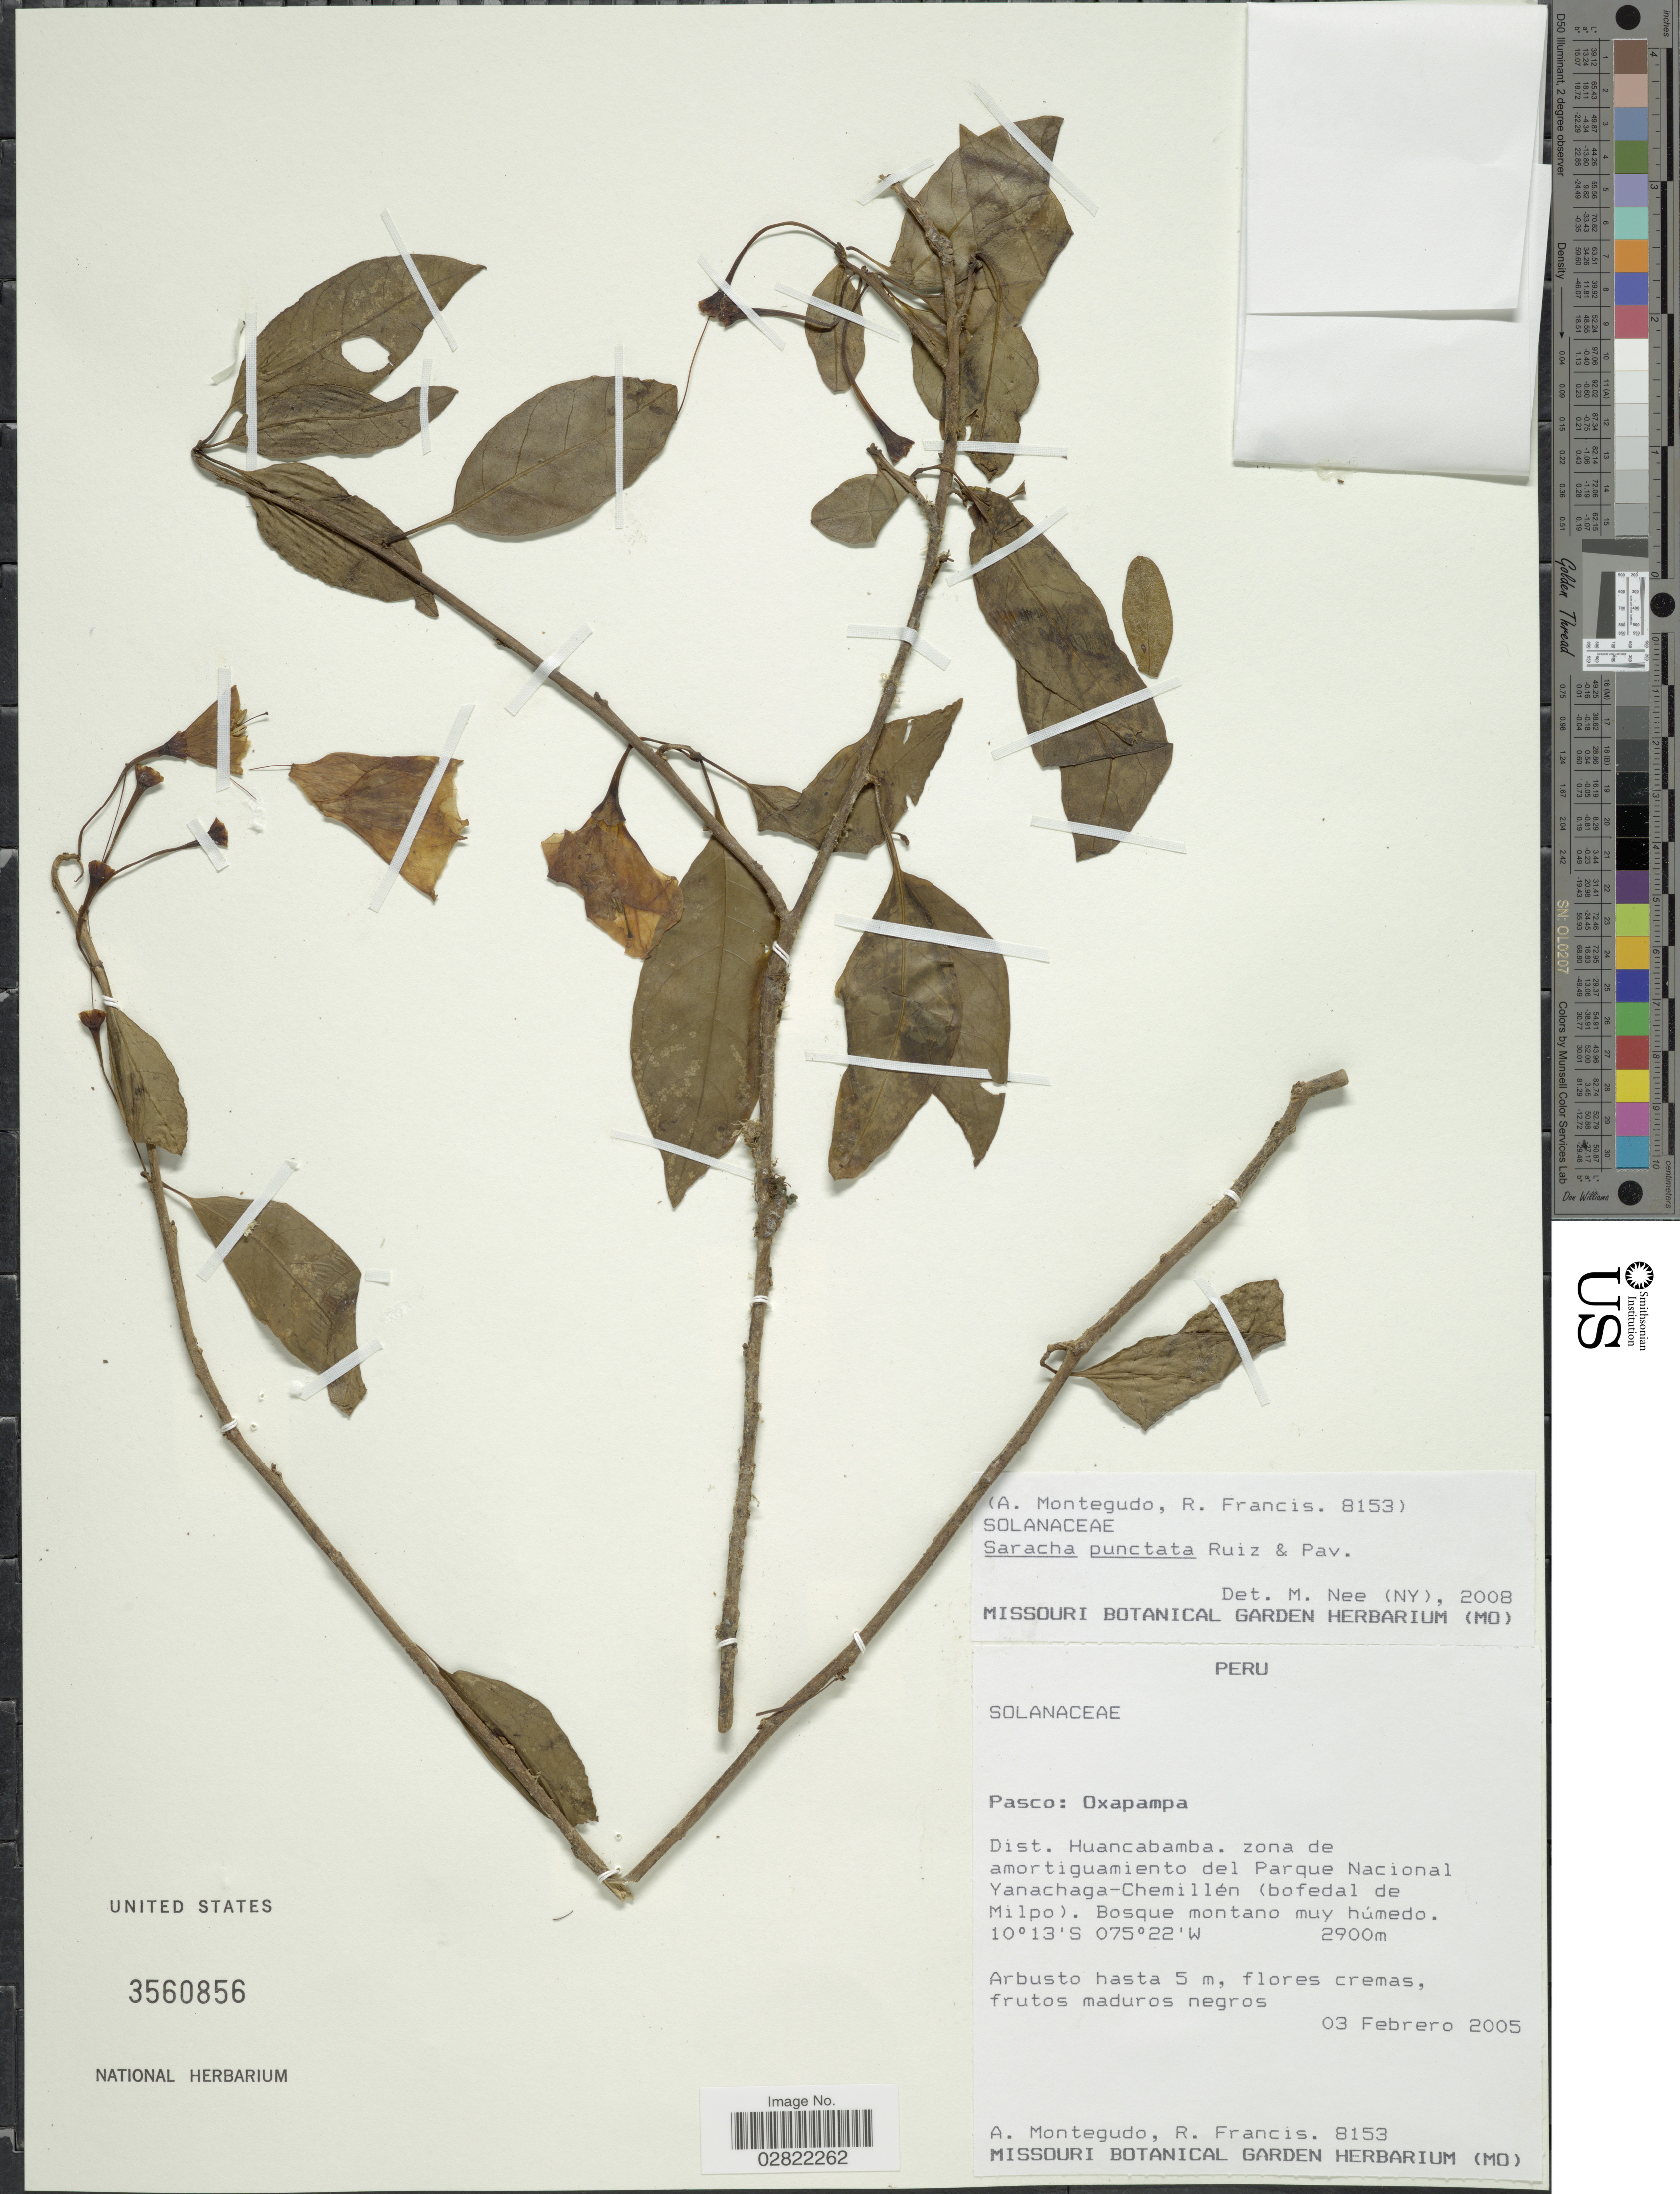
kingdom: Plantae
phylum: Tracheophyta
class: Magnoliopsida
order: Solanales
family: Solanaceae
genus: Saracha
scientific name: Saracha punctata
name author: Ruiz & Pav.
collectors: A. Montegudo & R. Francis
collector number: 8153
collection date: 2005-02-03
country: Peru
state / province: Pasco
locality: Pasco: Oxapampa, Dist. Huancabamba, zone de amortiguamiento del Parque Nacional Yanachaga-Chemillén (bofedal de Milpo).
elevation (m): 2900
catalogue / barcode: US 3560856